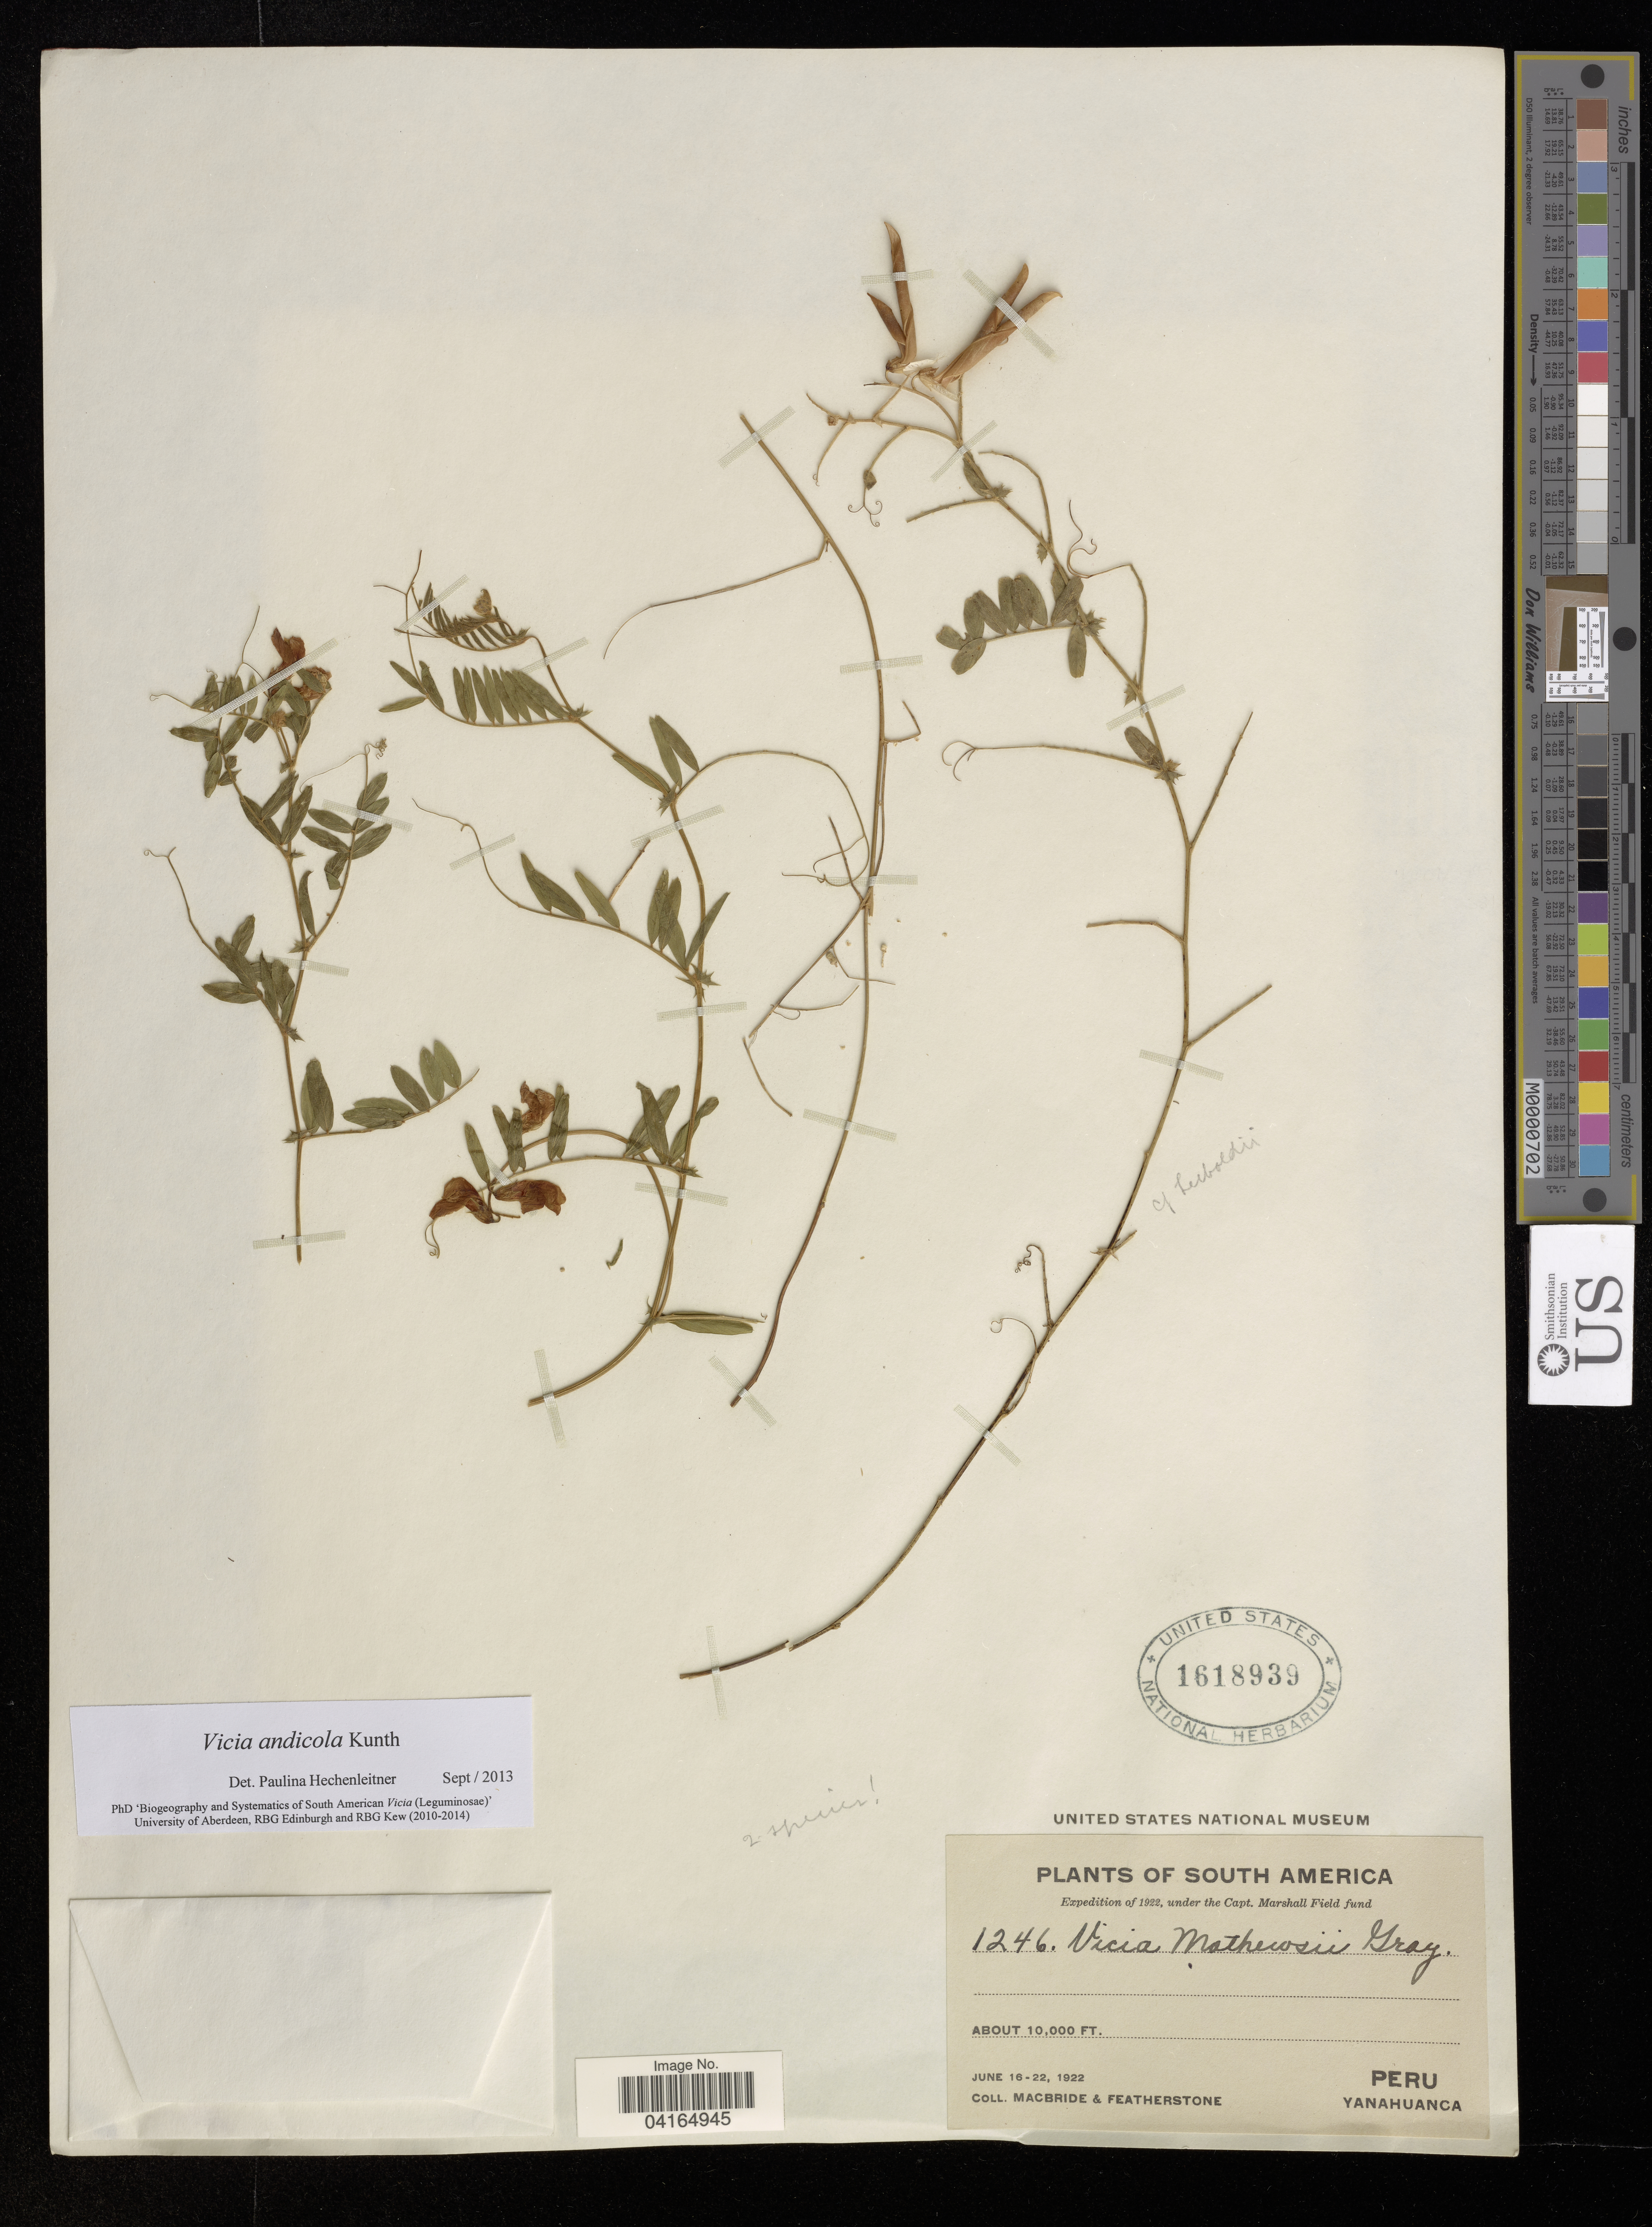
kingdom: Plantae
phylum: Tracheophyta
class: Magnoliopsida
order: Fabales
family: Fabaceae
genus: Vicia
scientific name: Vicia andicola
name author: Kunth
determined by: Hechenleitner, Paulina, RBG Edinburgh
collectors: Macbride, -- & -. Featherstone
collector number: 1246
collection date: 1922-06-16/1922-06-22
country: Peru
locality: Yanahuanca.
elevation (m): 3048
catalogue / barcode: US 1618939